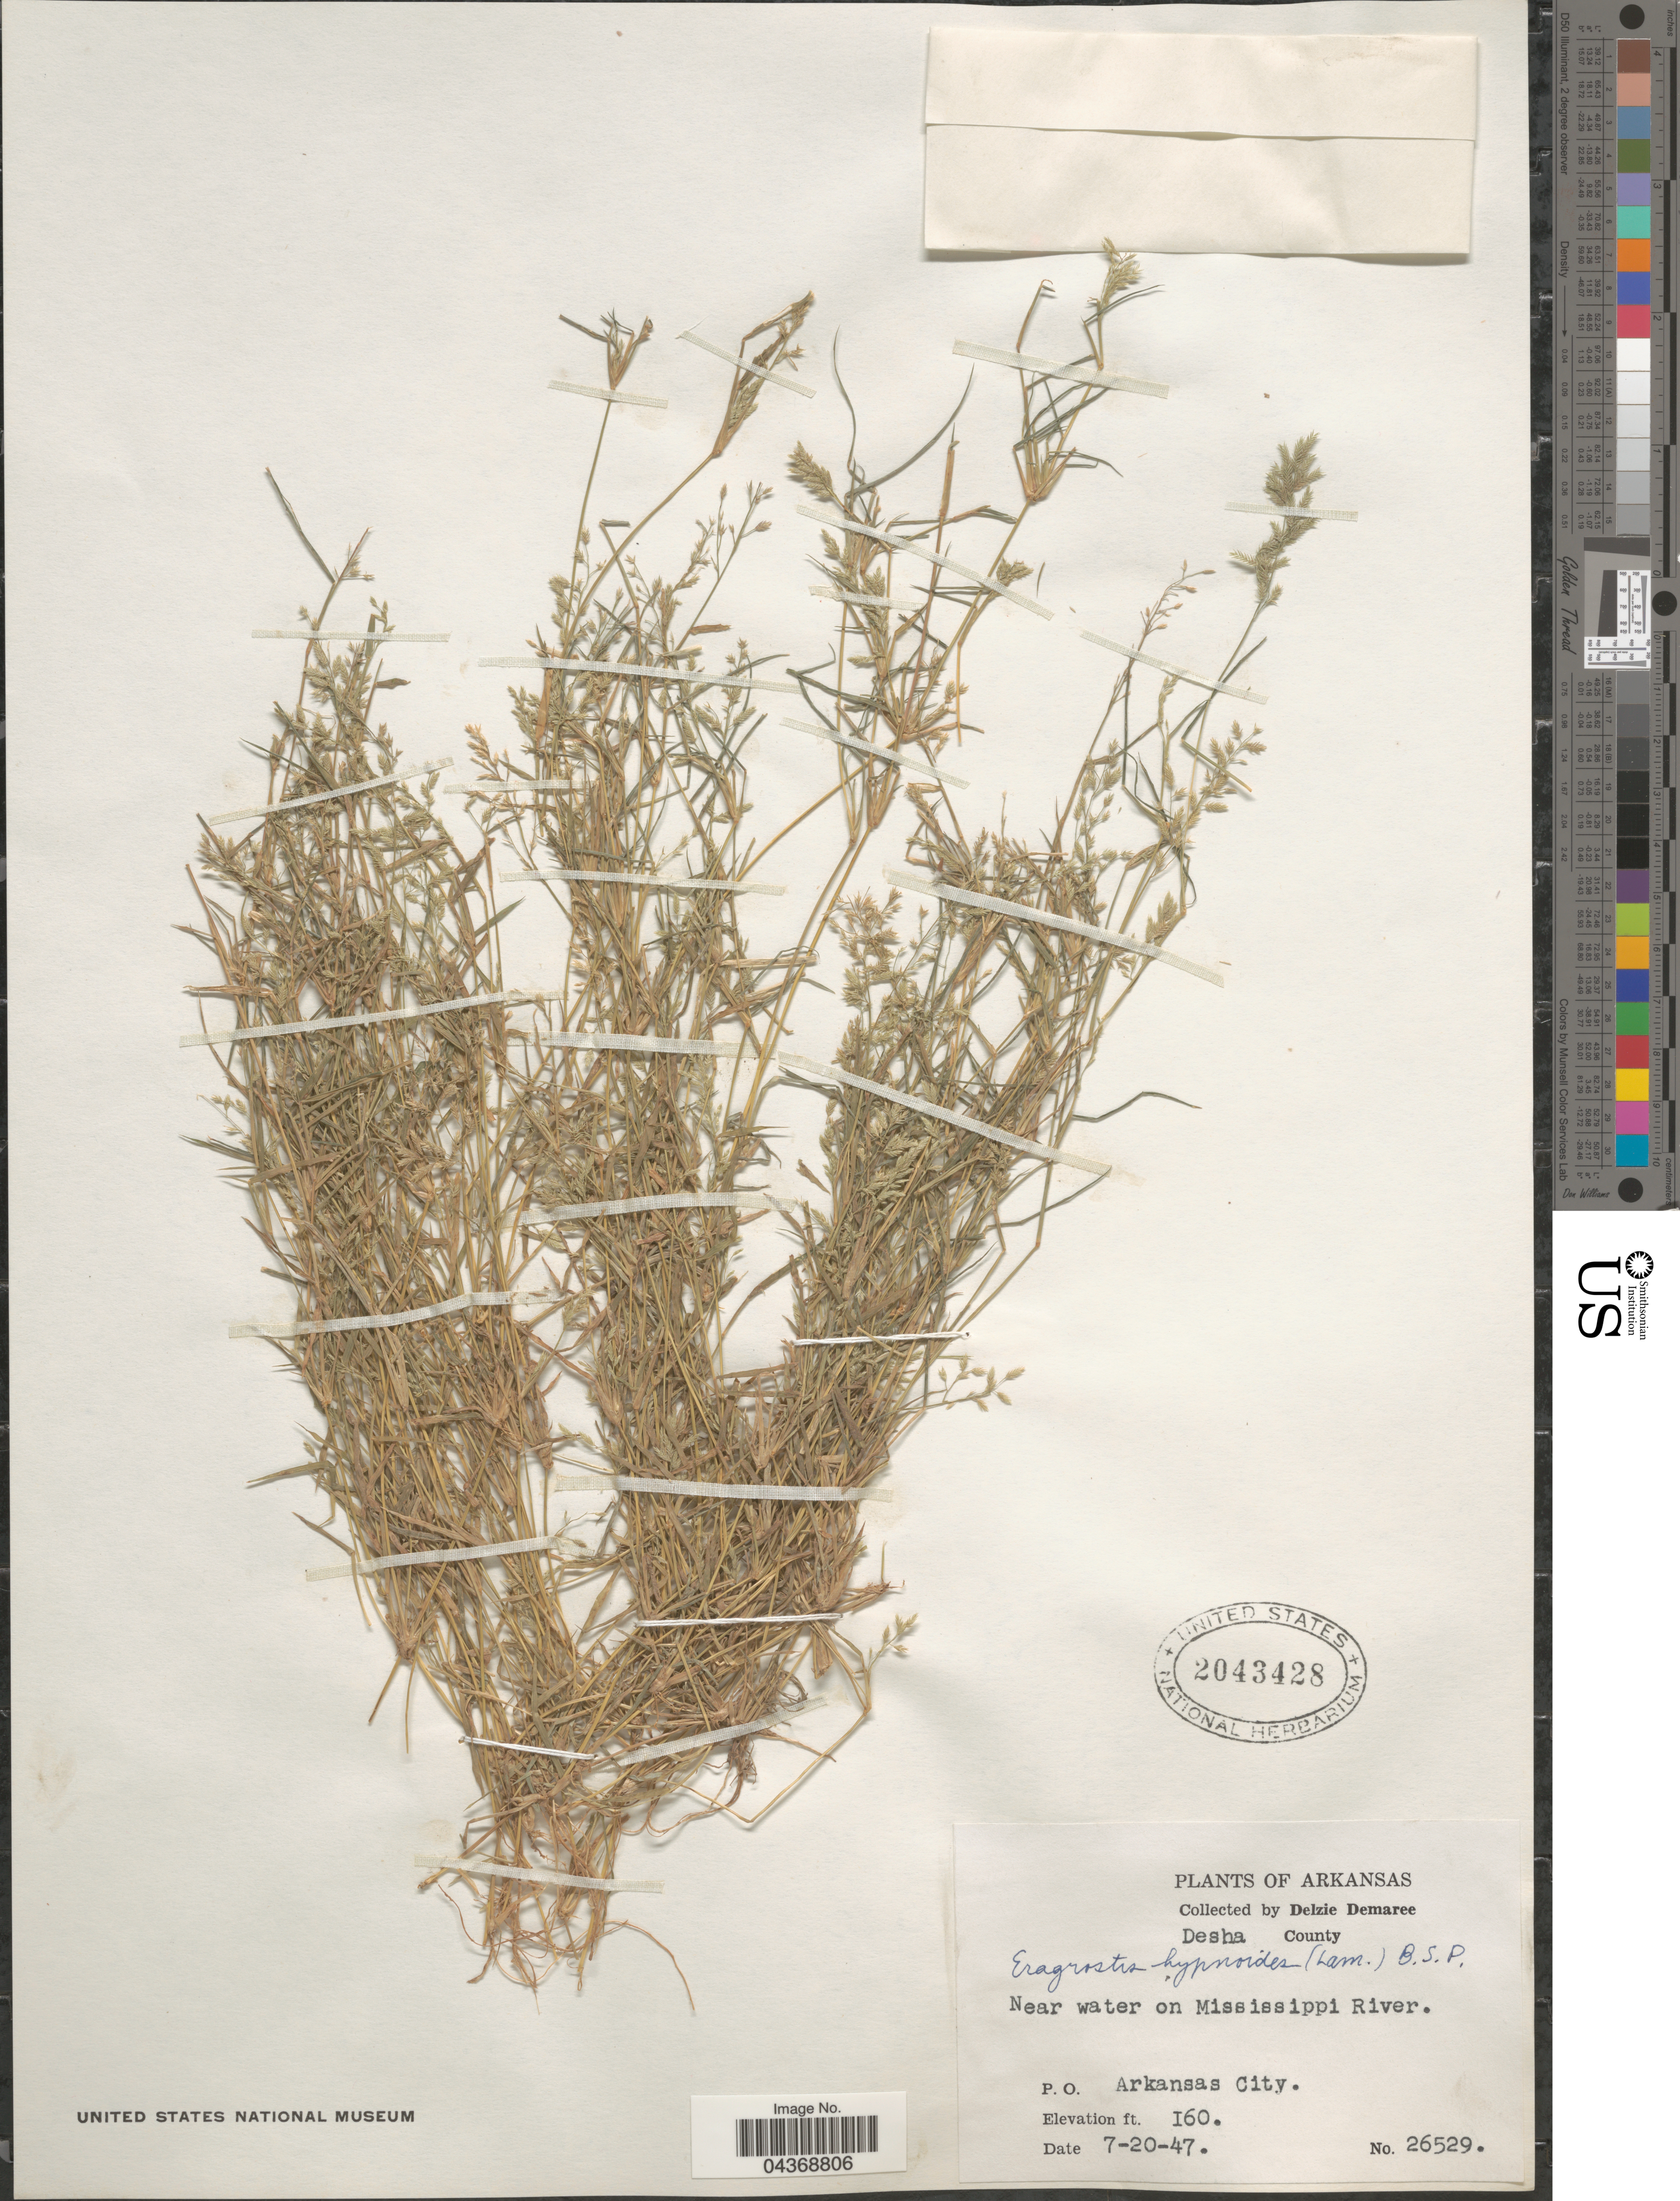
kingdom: Plantae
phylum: Tracheophyta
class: Liliopsida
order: Poales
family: Poaceae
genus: Eragrostis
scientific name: Eragrostis hypnoides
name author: (Lam.) Britton, Stearns & Poggenb.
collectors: D. Demaree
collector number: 26529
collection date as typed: Transcribed d/m/y: 20/7/47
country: United States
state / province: Arkansas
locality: Desha County. Near water on Mississippi River. P. O. Arkansas City.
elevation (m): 49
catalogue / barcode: US 2043428